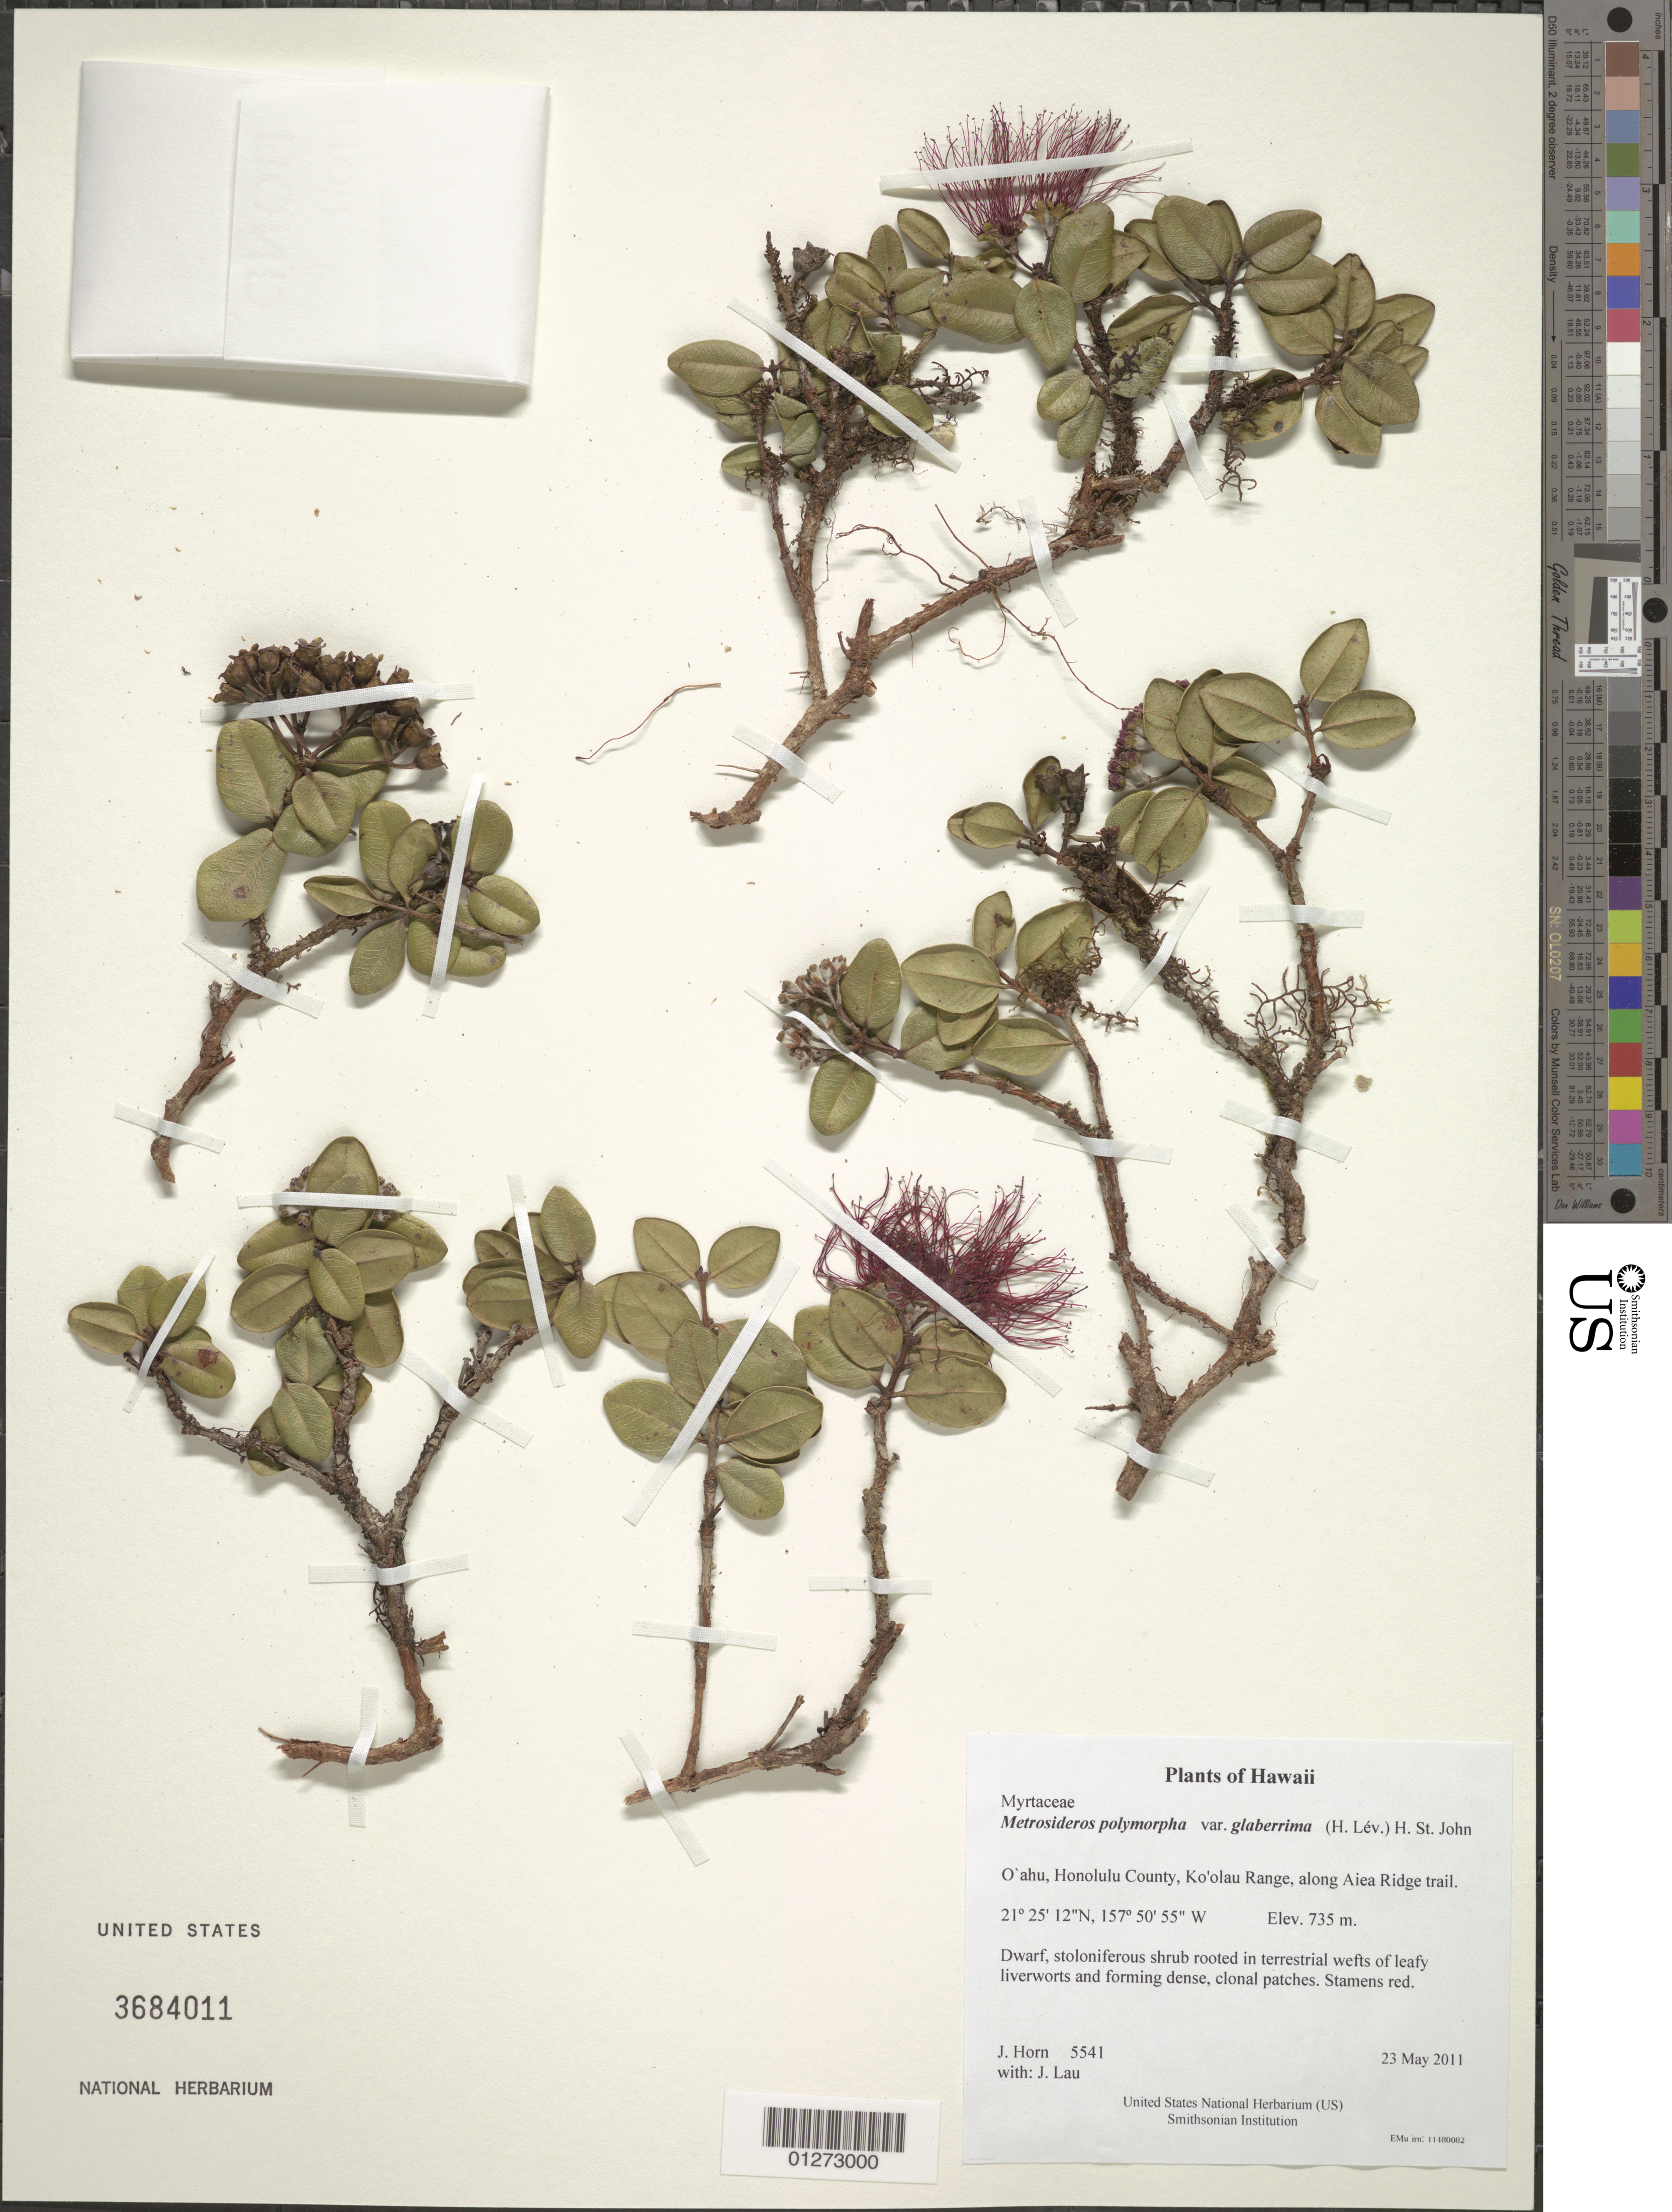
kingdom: Plantae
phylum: Tracheophyta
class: Magnoliopsida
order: Myrtales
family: Myrtaceae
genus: Metrosideros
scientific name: Metrosideros polymorpha var. glaberrima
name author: (H. Lév.) H. St. John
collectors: J. Horn & J. Lau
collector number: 5541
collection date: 2011-05-23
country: United States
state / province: Hawaii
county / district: Honolulu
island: Oahu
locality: Ko'olau Range, along Aiea Ridge trail.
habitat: Terrestrial wefts of leafy liverworts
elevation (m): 735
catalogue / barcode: US 3684011